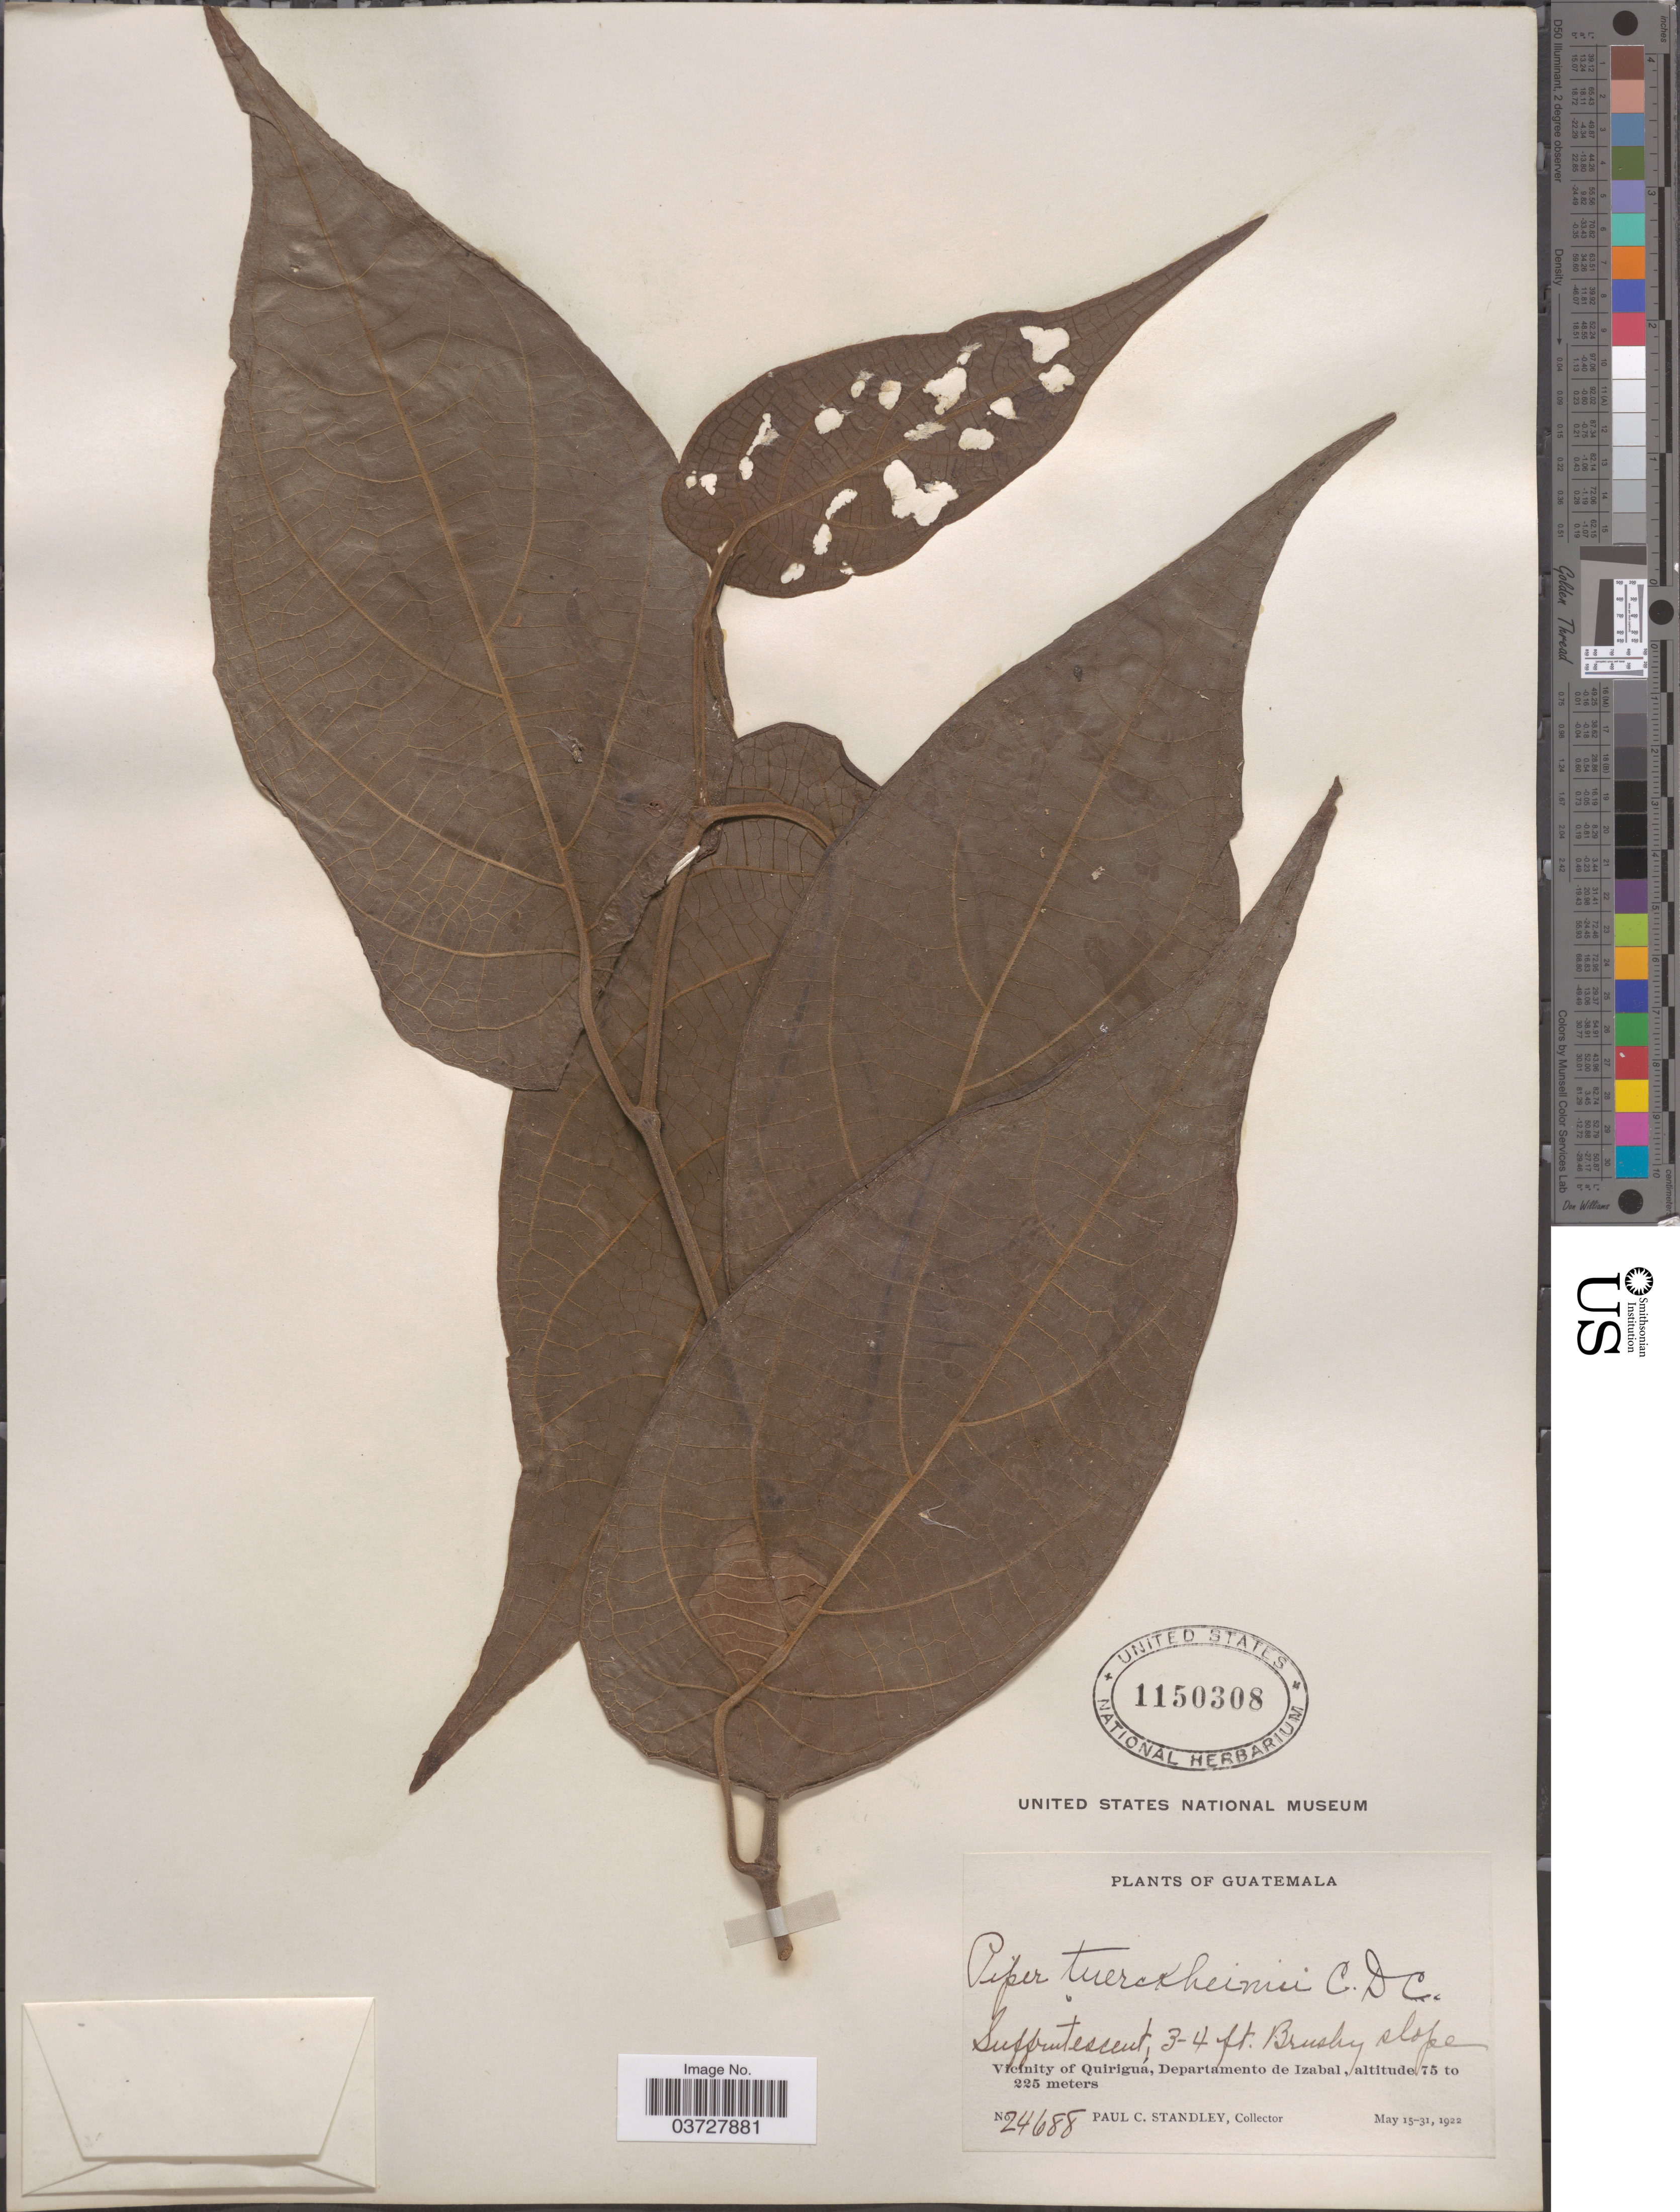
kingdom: Plantae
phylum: Tracheophyta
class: Magnoliopsida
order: Piperales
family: Piperaceae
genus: Piper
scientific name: Piper tuerckheimii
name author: C. DC.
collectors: P. C. Standley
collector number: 24688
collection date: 1922-05-15/1922-05-31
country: Guatemala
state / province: Izabal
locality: Vicinity of Quiriguá, Departamento de Izabal.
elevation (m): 75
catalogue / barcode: US 1150308